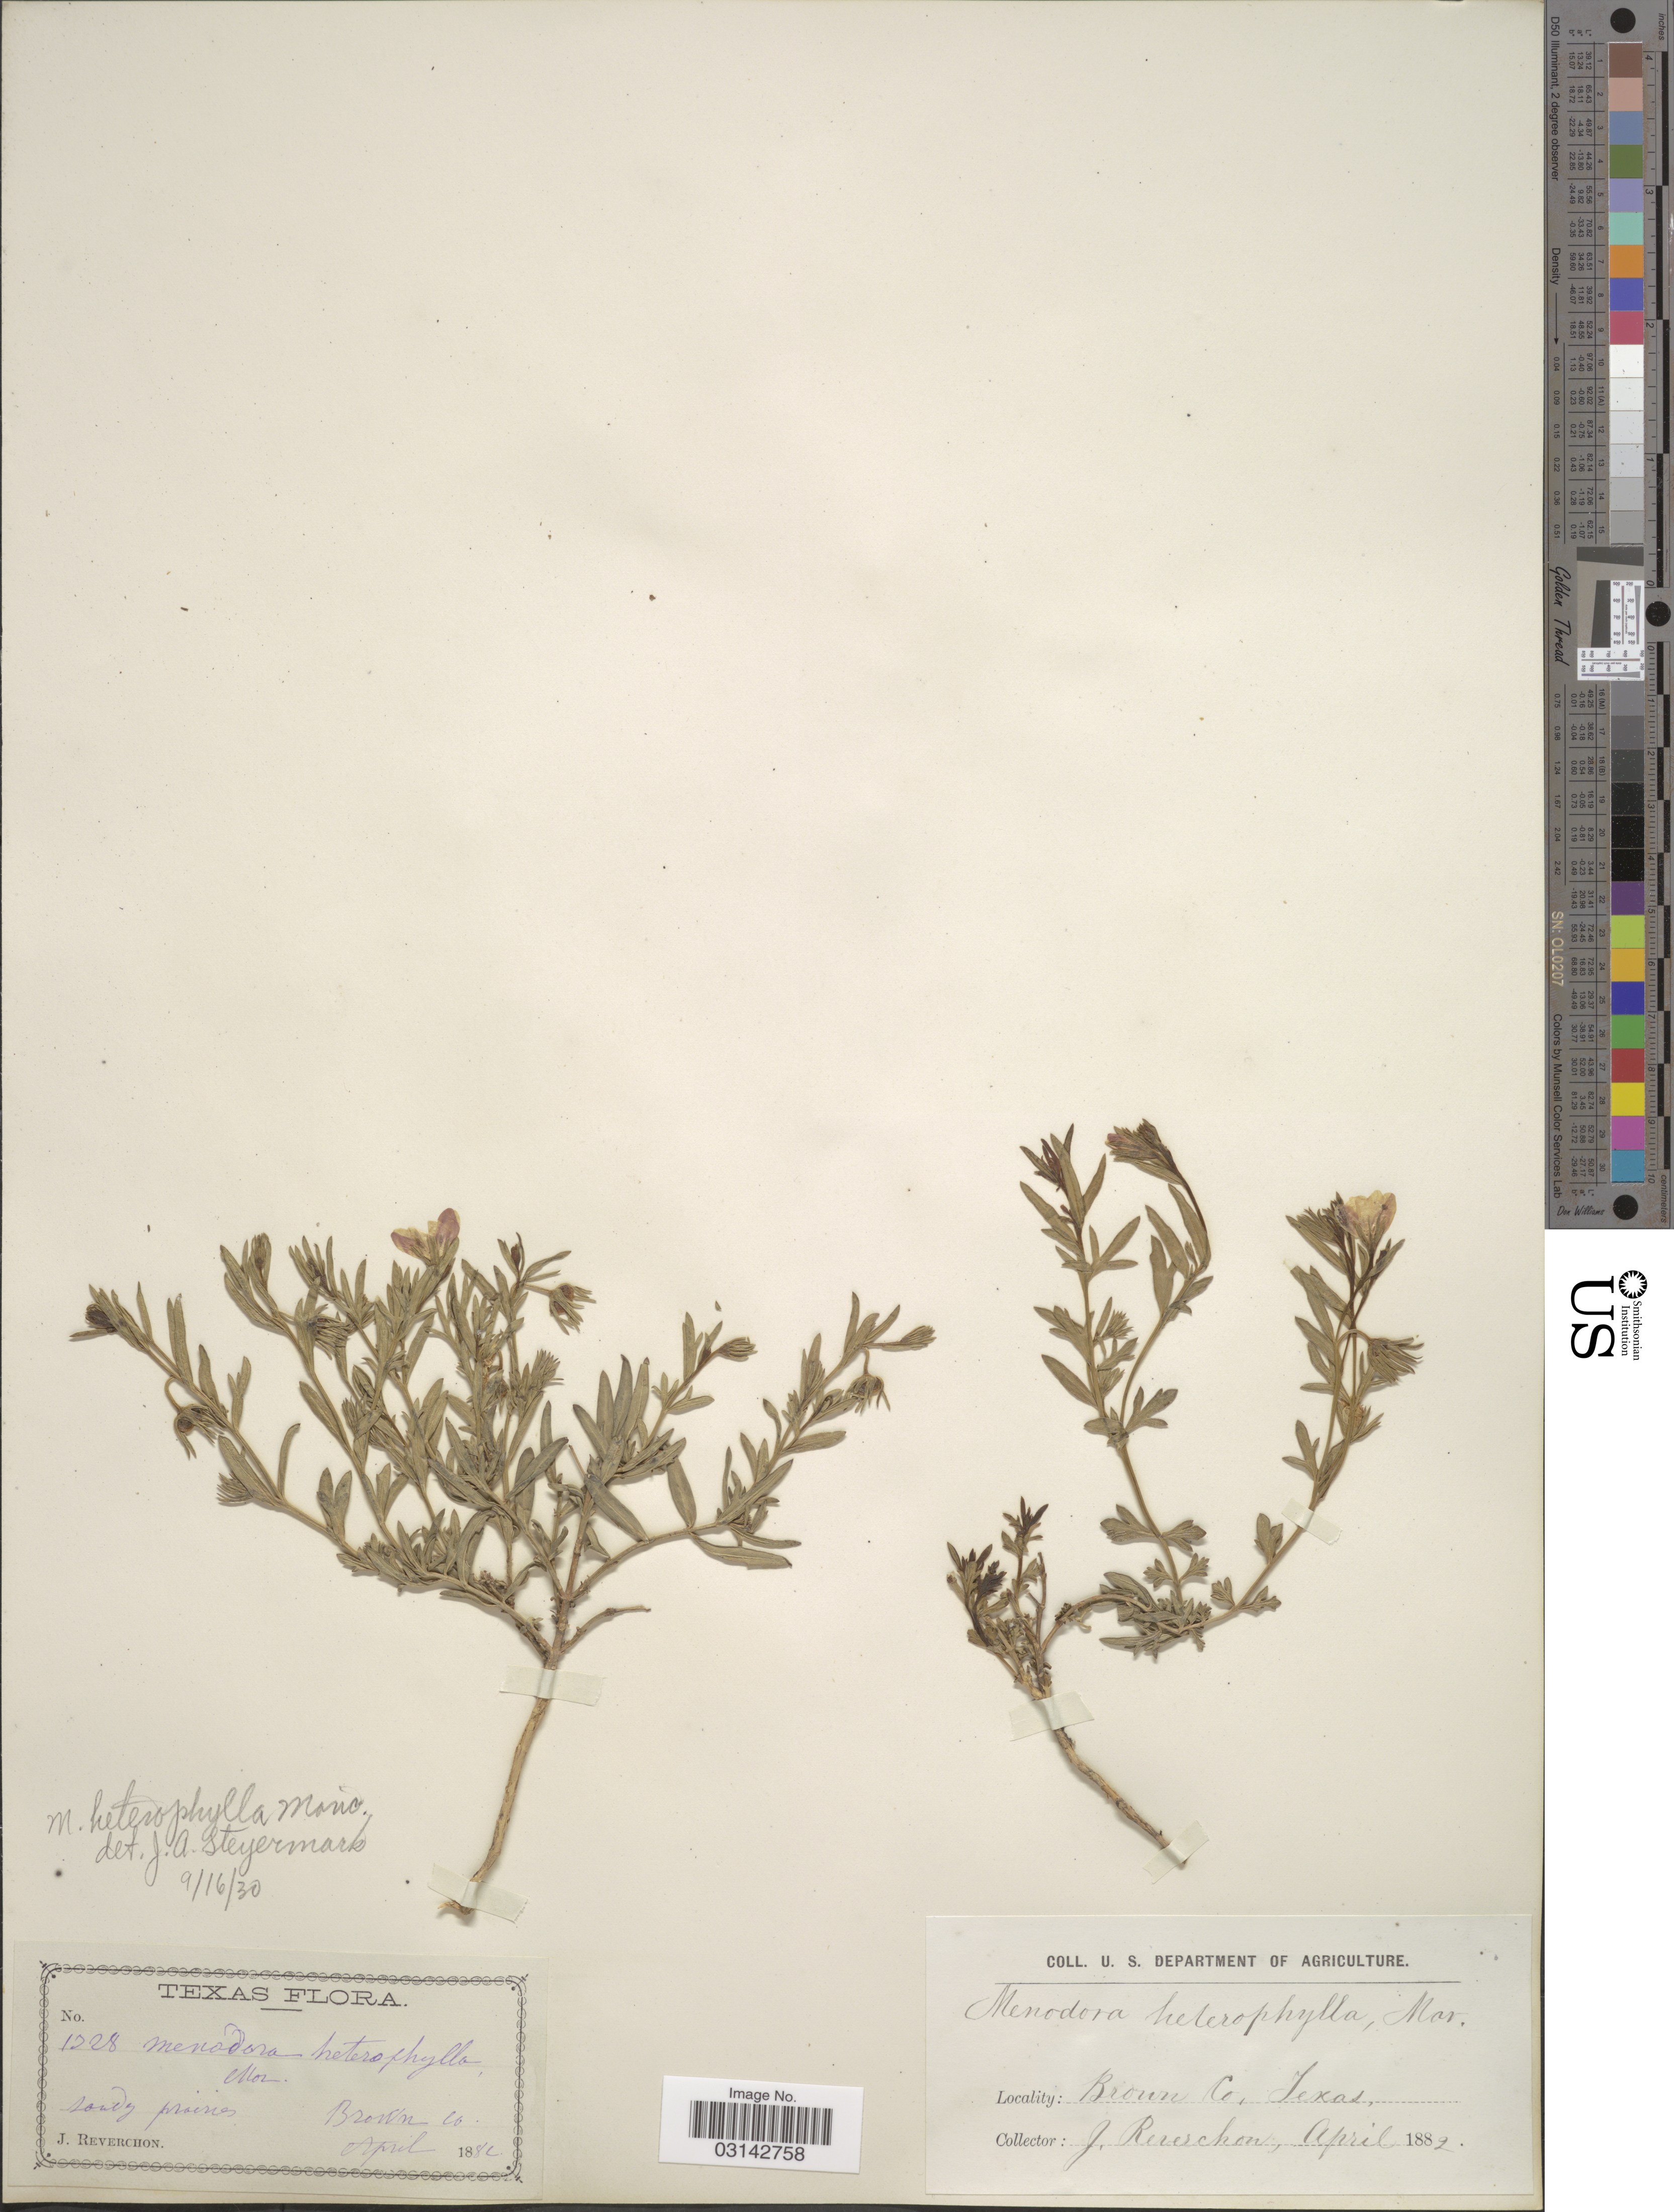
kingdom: Plantae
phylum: Tracheophyta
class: Magnoliopsida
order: Lamiales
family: Oleaceae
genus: Menodora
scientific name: Menodora heterophylla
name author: Moric. ex A. DC.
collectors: J. Reverchon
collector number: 1328*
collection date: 1882-04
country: United States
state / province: Texas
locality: Brown Co.